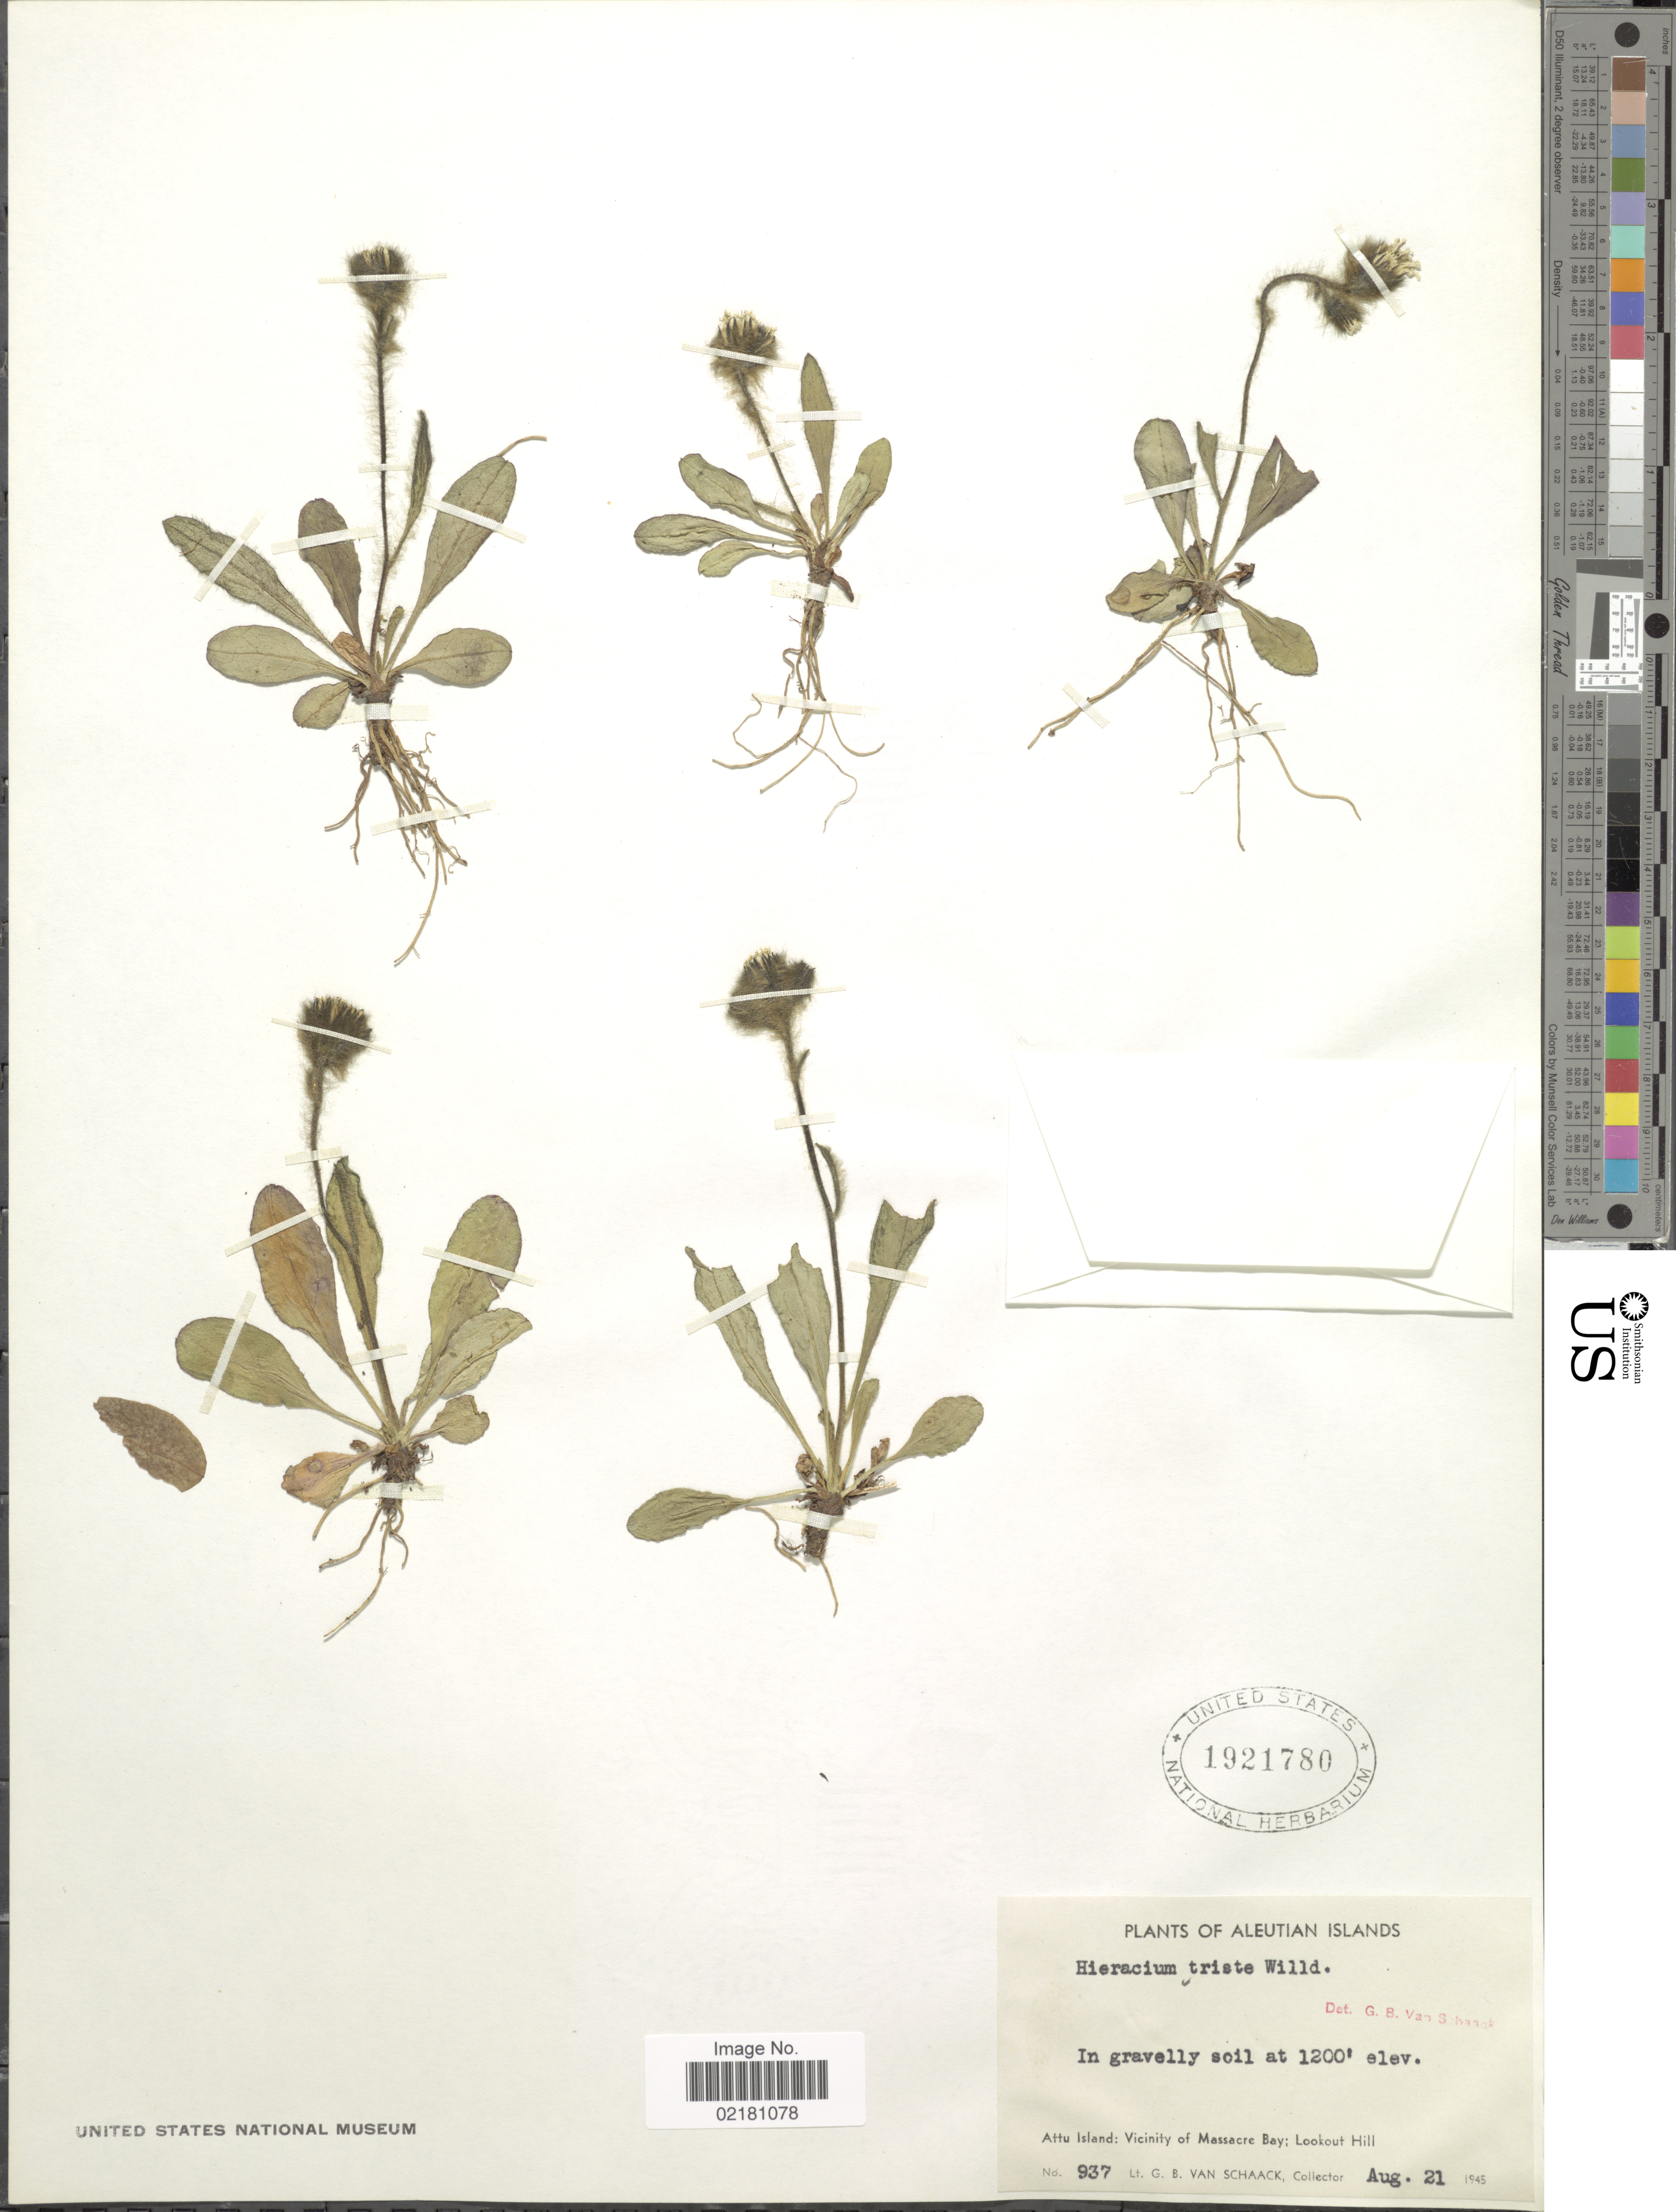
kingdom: Plantae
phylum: Tracheophyta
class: Magnoliopsida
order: Asterales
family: Asteraceae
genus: Hieracium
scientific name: Hieracium triste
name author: Willd. ex Spreng.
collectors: G. Van Schaack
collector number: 937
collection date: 1945-08-21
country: United States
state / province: Alaska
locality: Aleutian Islands. Attu Island: Vicinity of Massacre Bay; Lookout Hill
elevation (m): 366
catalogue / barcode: US 1921780